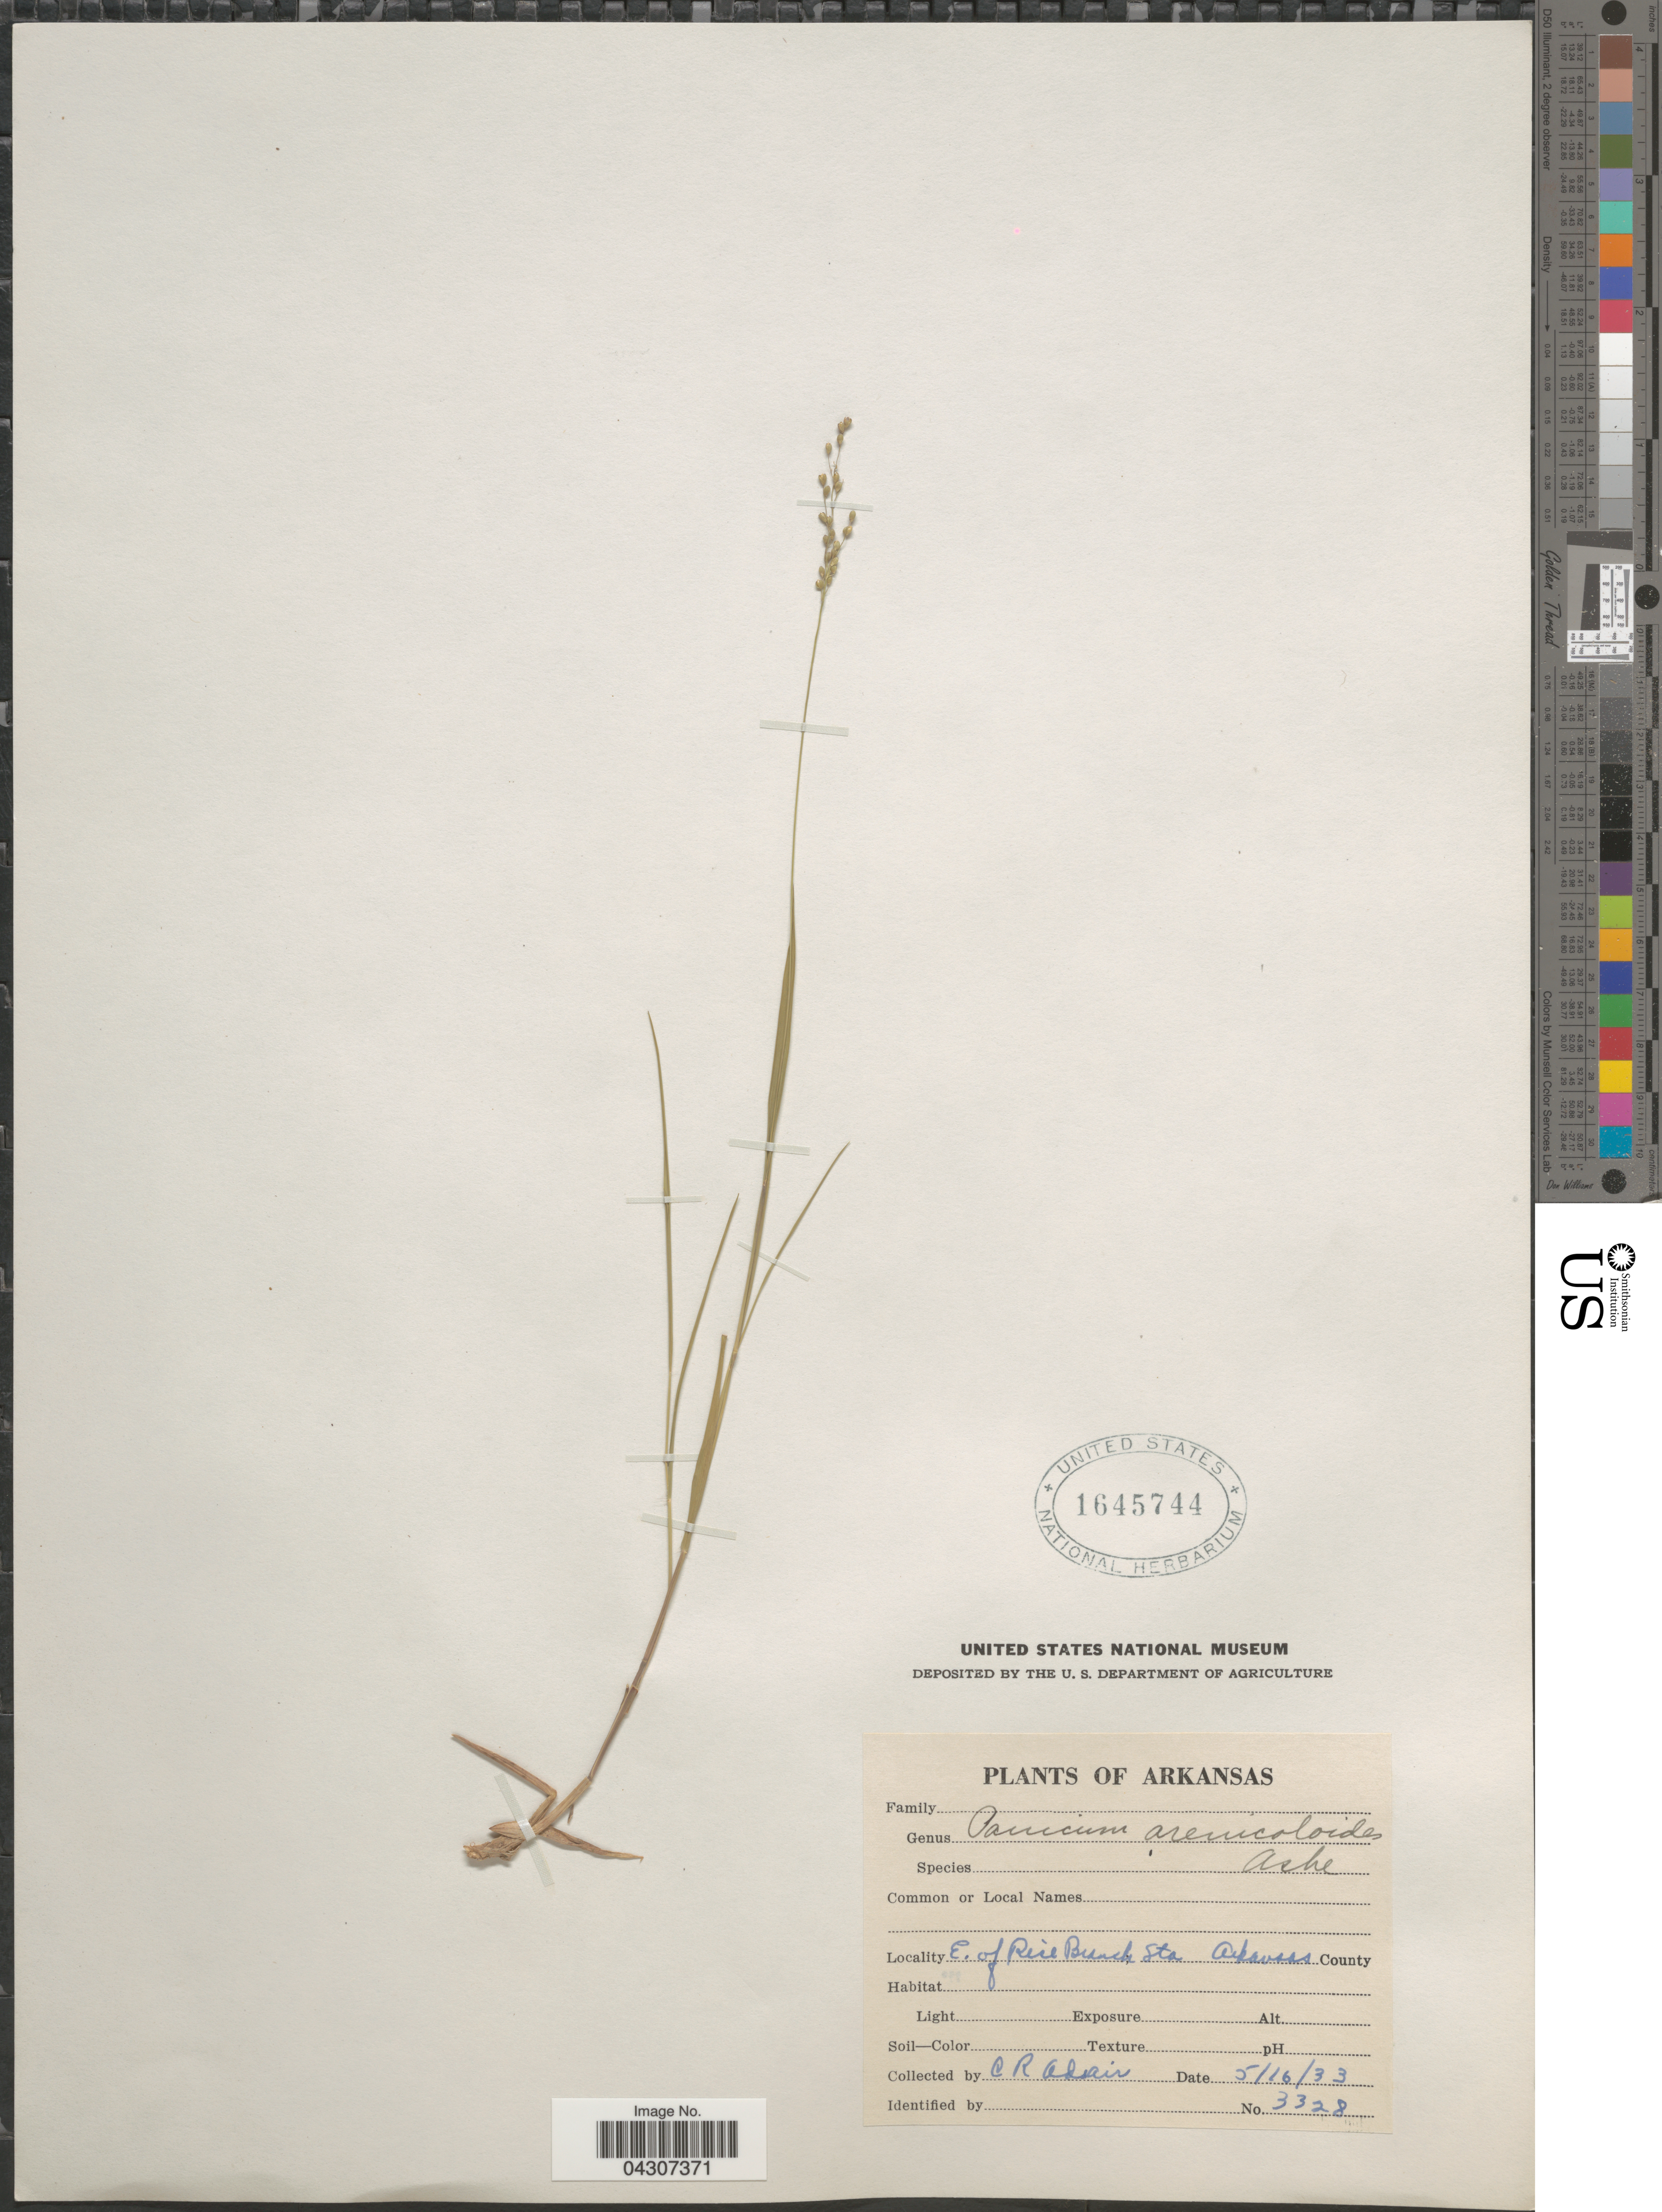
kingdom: Plantae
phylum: Tracheophyta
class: Liliopsida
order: Poales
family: Poaceae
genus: Dichanthelium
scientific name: Dichanthelium aciculare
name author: (Desv. ex Poir.) Gould & C.A. Clark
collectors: C. Adair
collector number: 3328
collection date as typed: Transcribed d/m/y: 16/5/33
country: United States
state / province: Arkansas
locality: E. of Pine Branch Sta Arkansas County.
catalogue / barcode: US 1645744